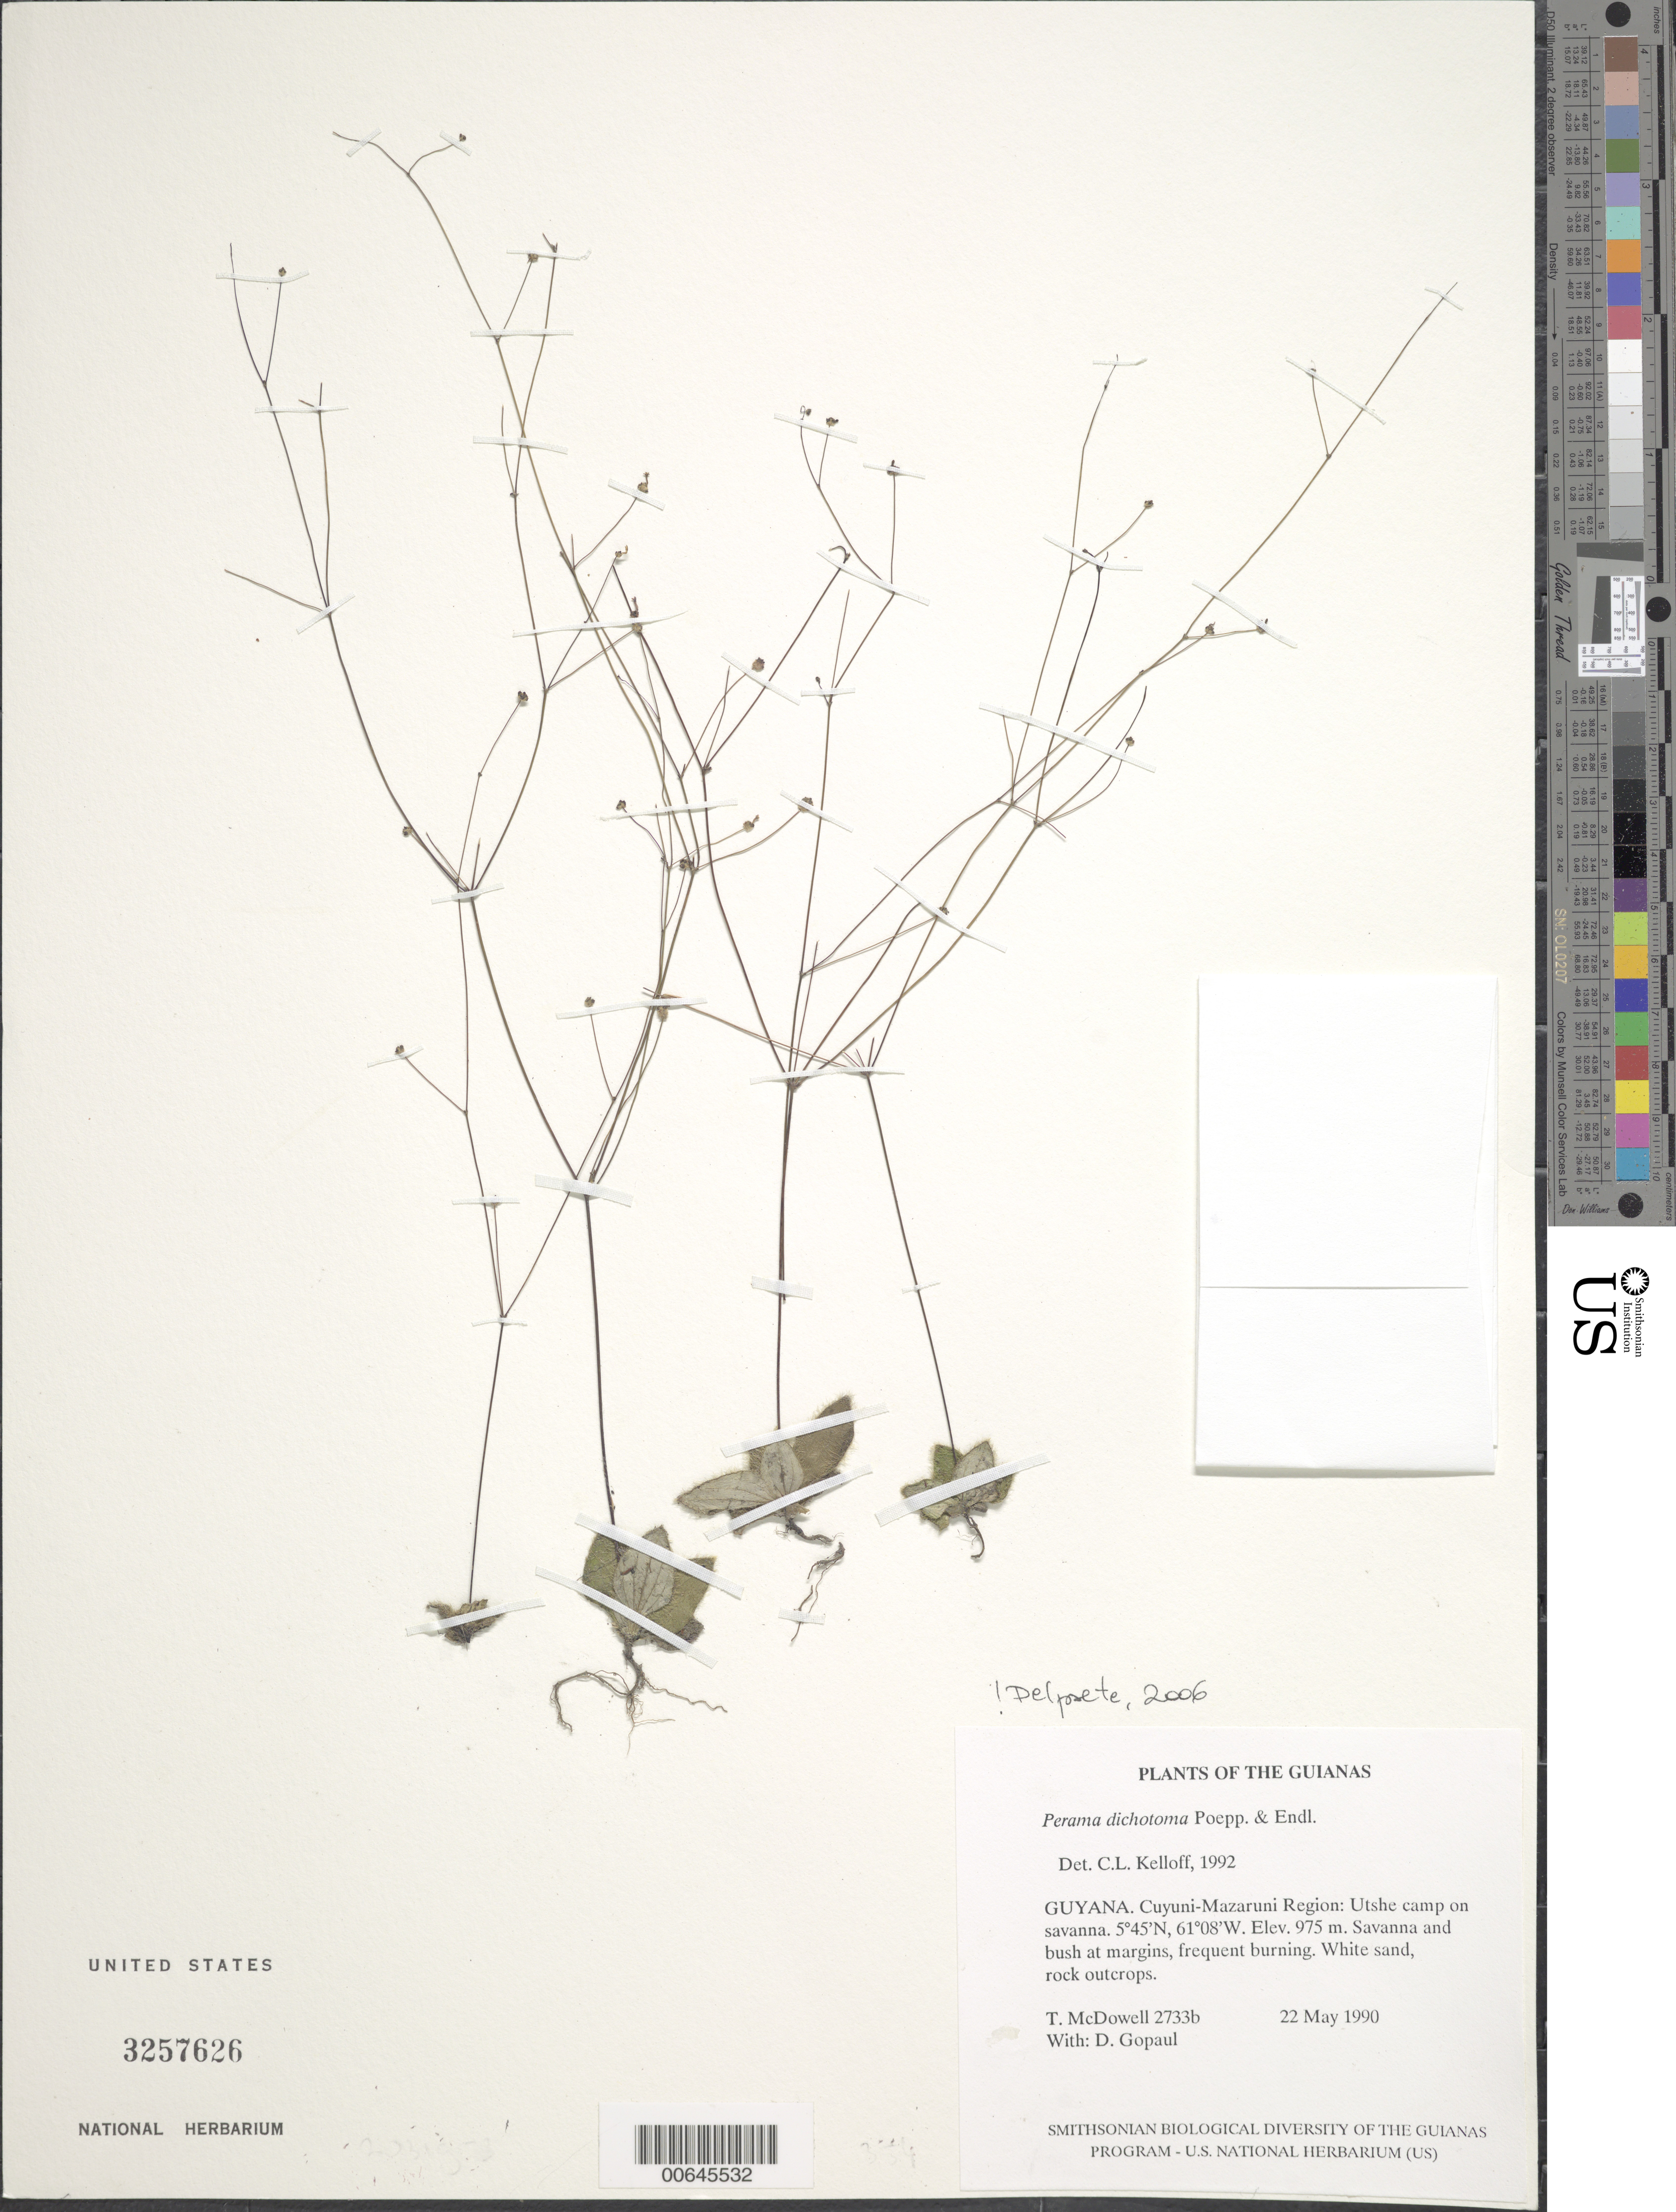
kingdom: Plantae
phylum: Tracheophyta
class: Magnoliopsida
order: Gentianales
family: Rubiaceae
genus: Perama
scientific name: Perama dichotoma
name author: Poepp.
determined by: Kelloff, Carol L., (US), Smithsonian Institution - National Museum of Natural History (UNITED STATES)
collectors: T. McDowell & D. Gopaul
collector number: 2733 b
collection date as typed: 22 May 1990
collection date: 1990-05-22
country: Guyana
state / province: Cuyuni-Mazaruni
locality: Utshi camp, 0.3 km N of Utshi R, just S of forest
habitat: Savanna and bush at margins, frequent burning. White sand, rock outcrops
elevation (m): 975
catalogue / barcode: US 3257626